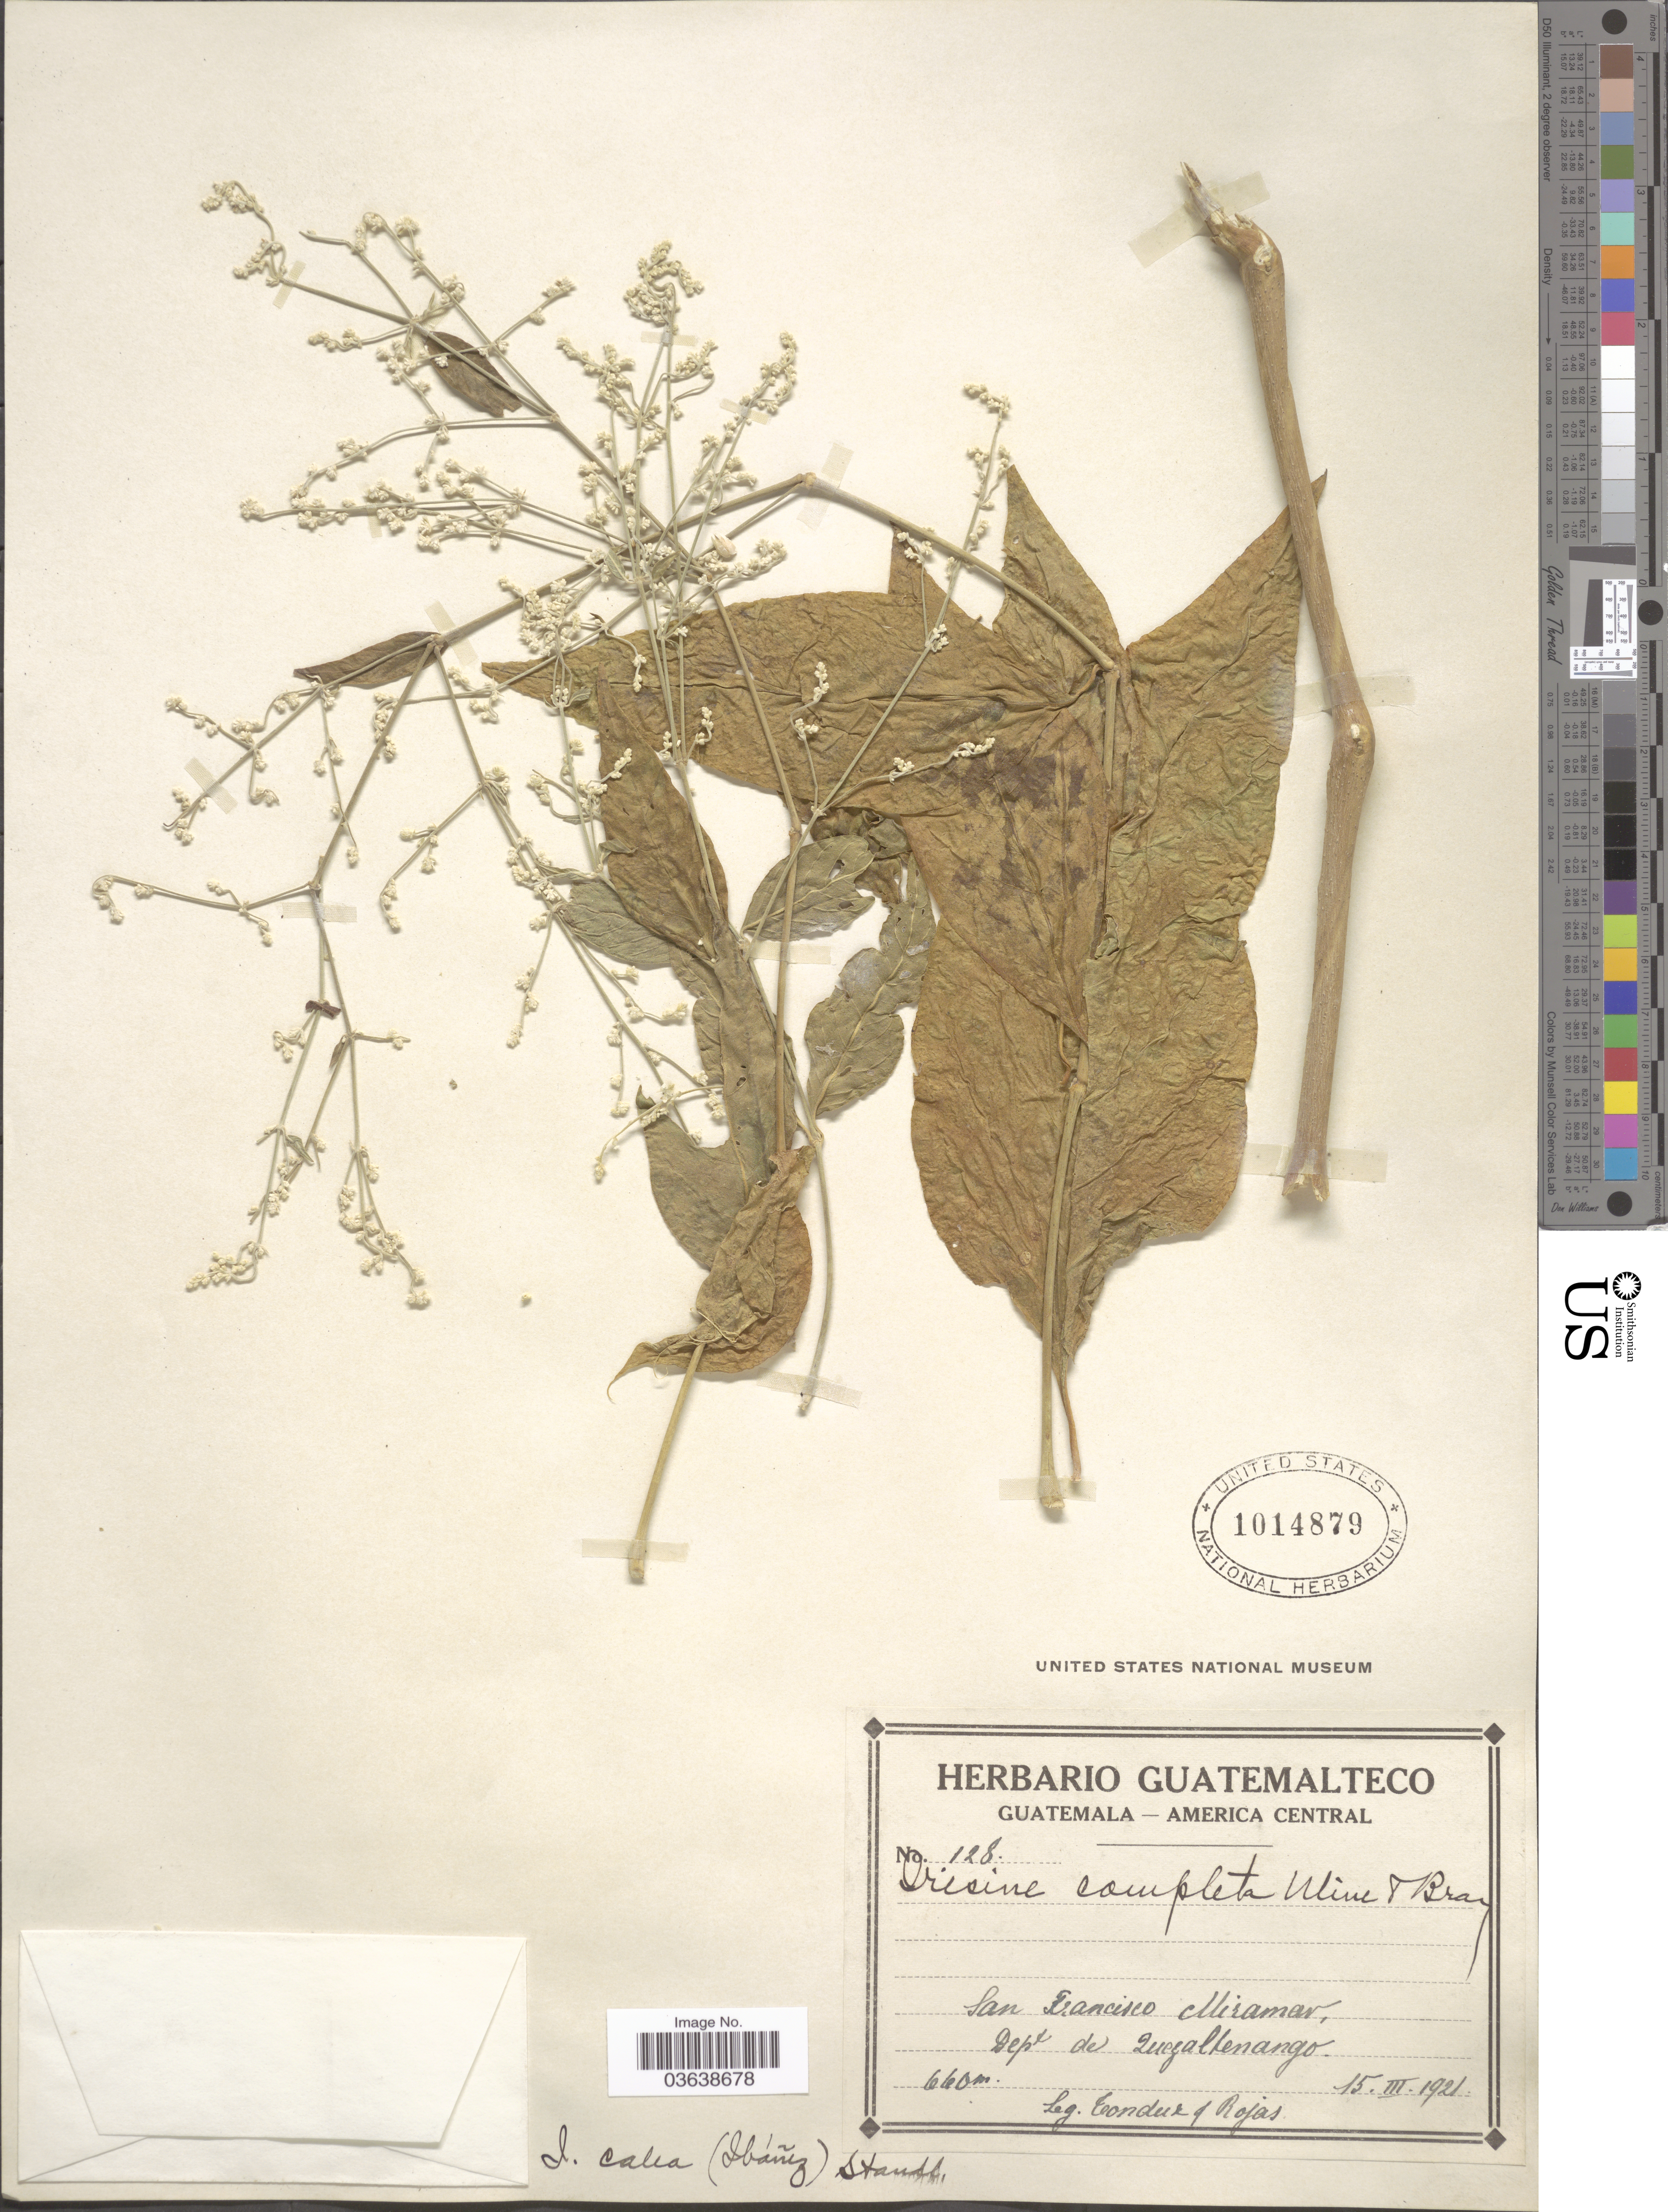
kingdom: Plantae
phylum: Tracheophyta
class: Magnoliopsida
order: Caryophyllales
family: Amaranthaceae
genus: Iresine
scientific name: Iresine calea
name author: (Ibáñez) Standl.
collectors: Tonduz & Rojas, --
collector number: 128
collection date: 1921-03-15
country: Guatemala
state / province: Quetzaltenango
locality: San Francisco Miramar, Dept de Quezaltenango.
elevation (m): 660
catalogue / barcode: US 1014879